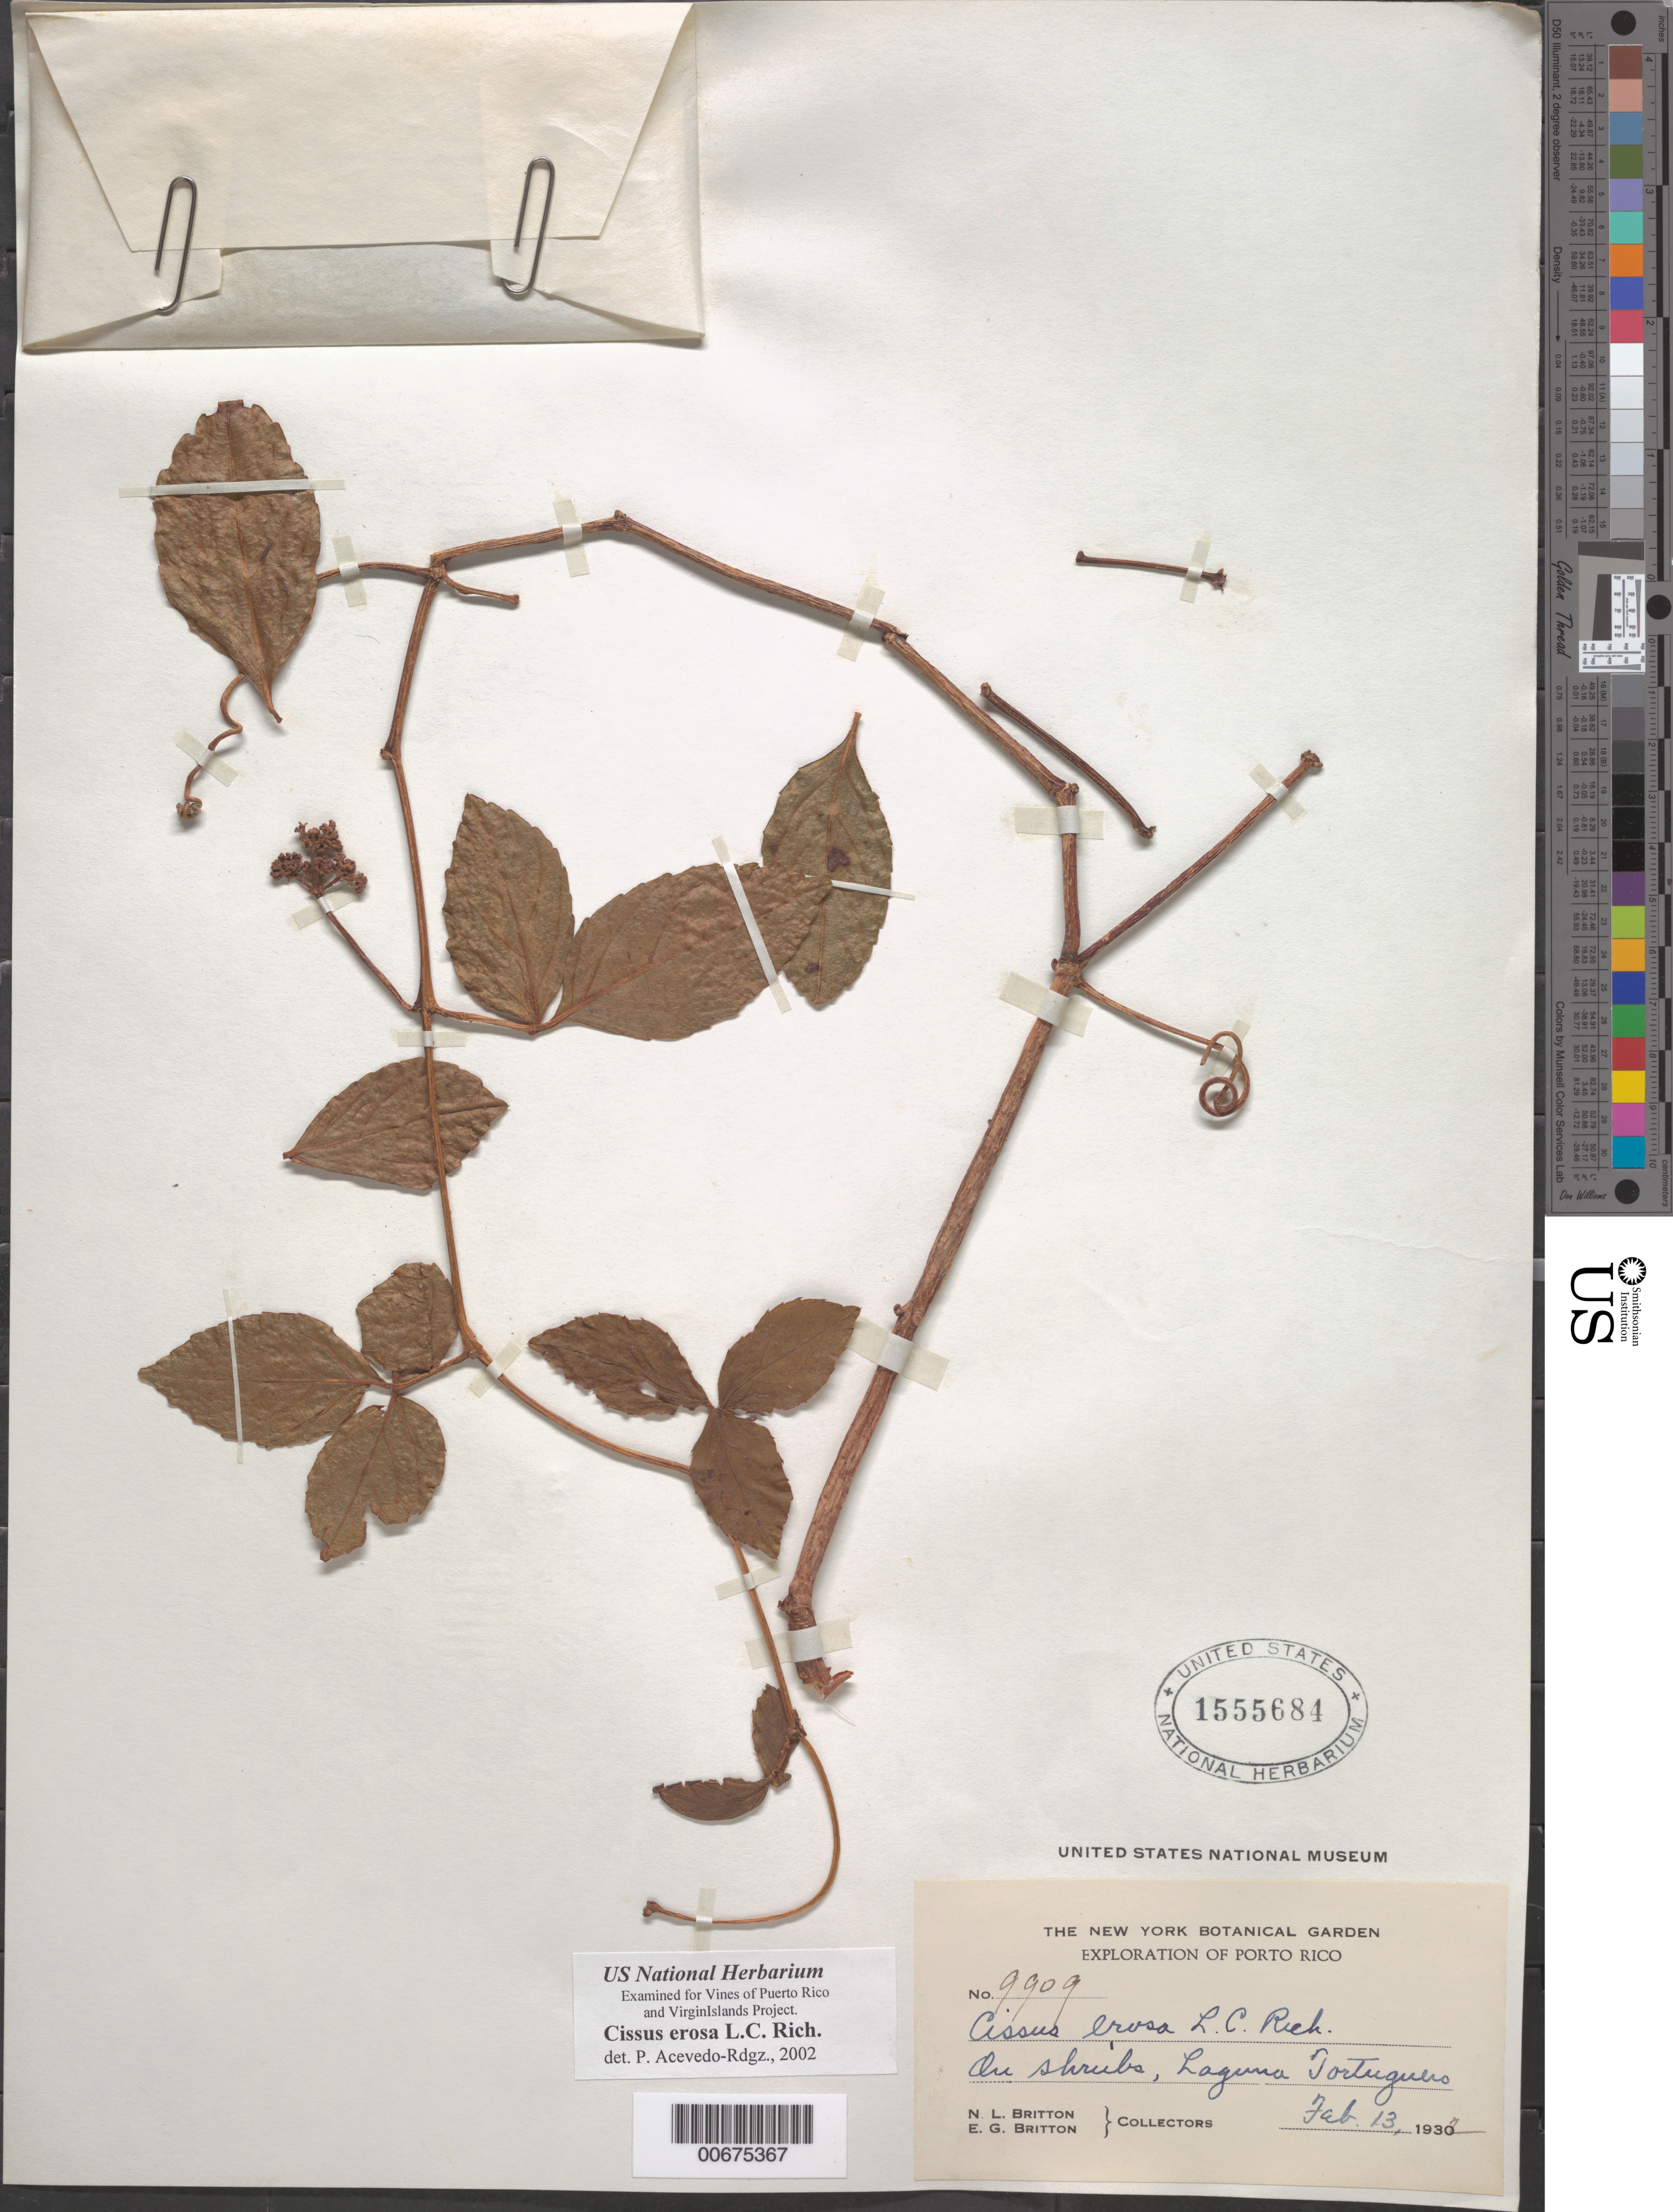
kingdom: Plantae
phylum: Tracheophyta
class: Magnoliopsida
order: Vitales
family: Vitaceae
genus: Cissus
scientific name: Cissus erosa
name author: Rich.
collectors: N. Britton & E. G. Britton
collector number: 9909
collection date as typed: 13 Feb 1937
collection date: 1937-02-13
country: Puerto Rico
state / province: Manatí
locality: Laguna Tortuguero. On shrubs.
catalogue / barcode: US 1555684